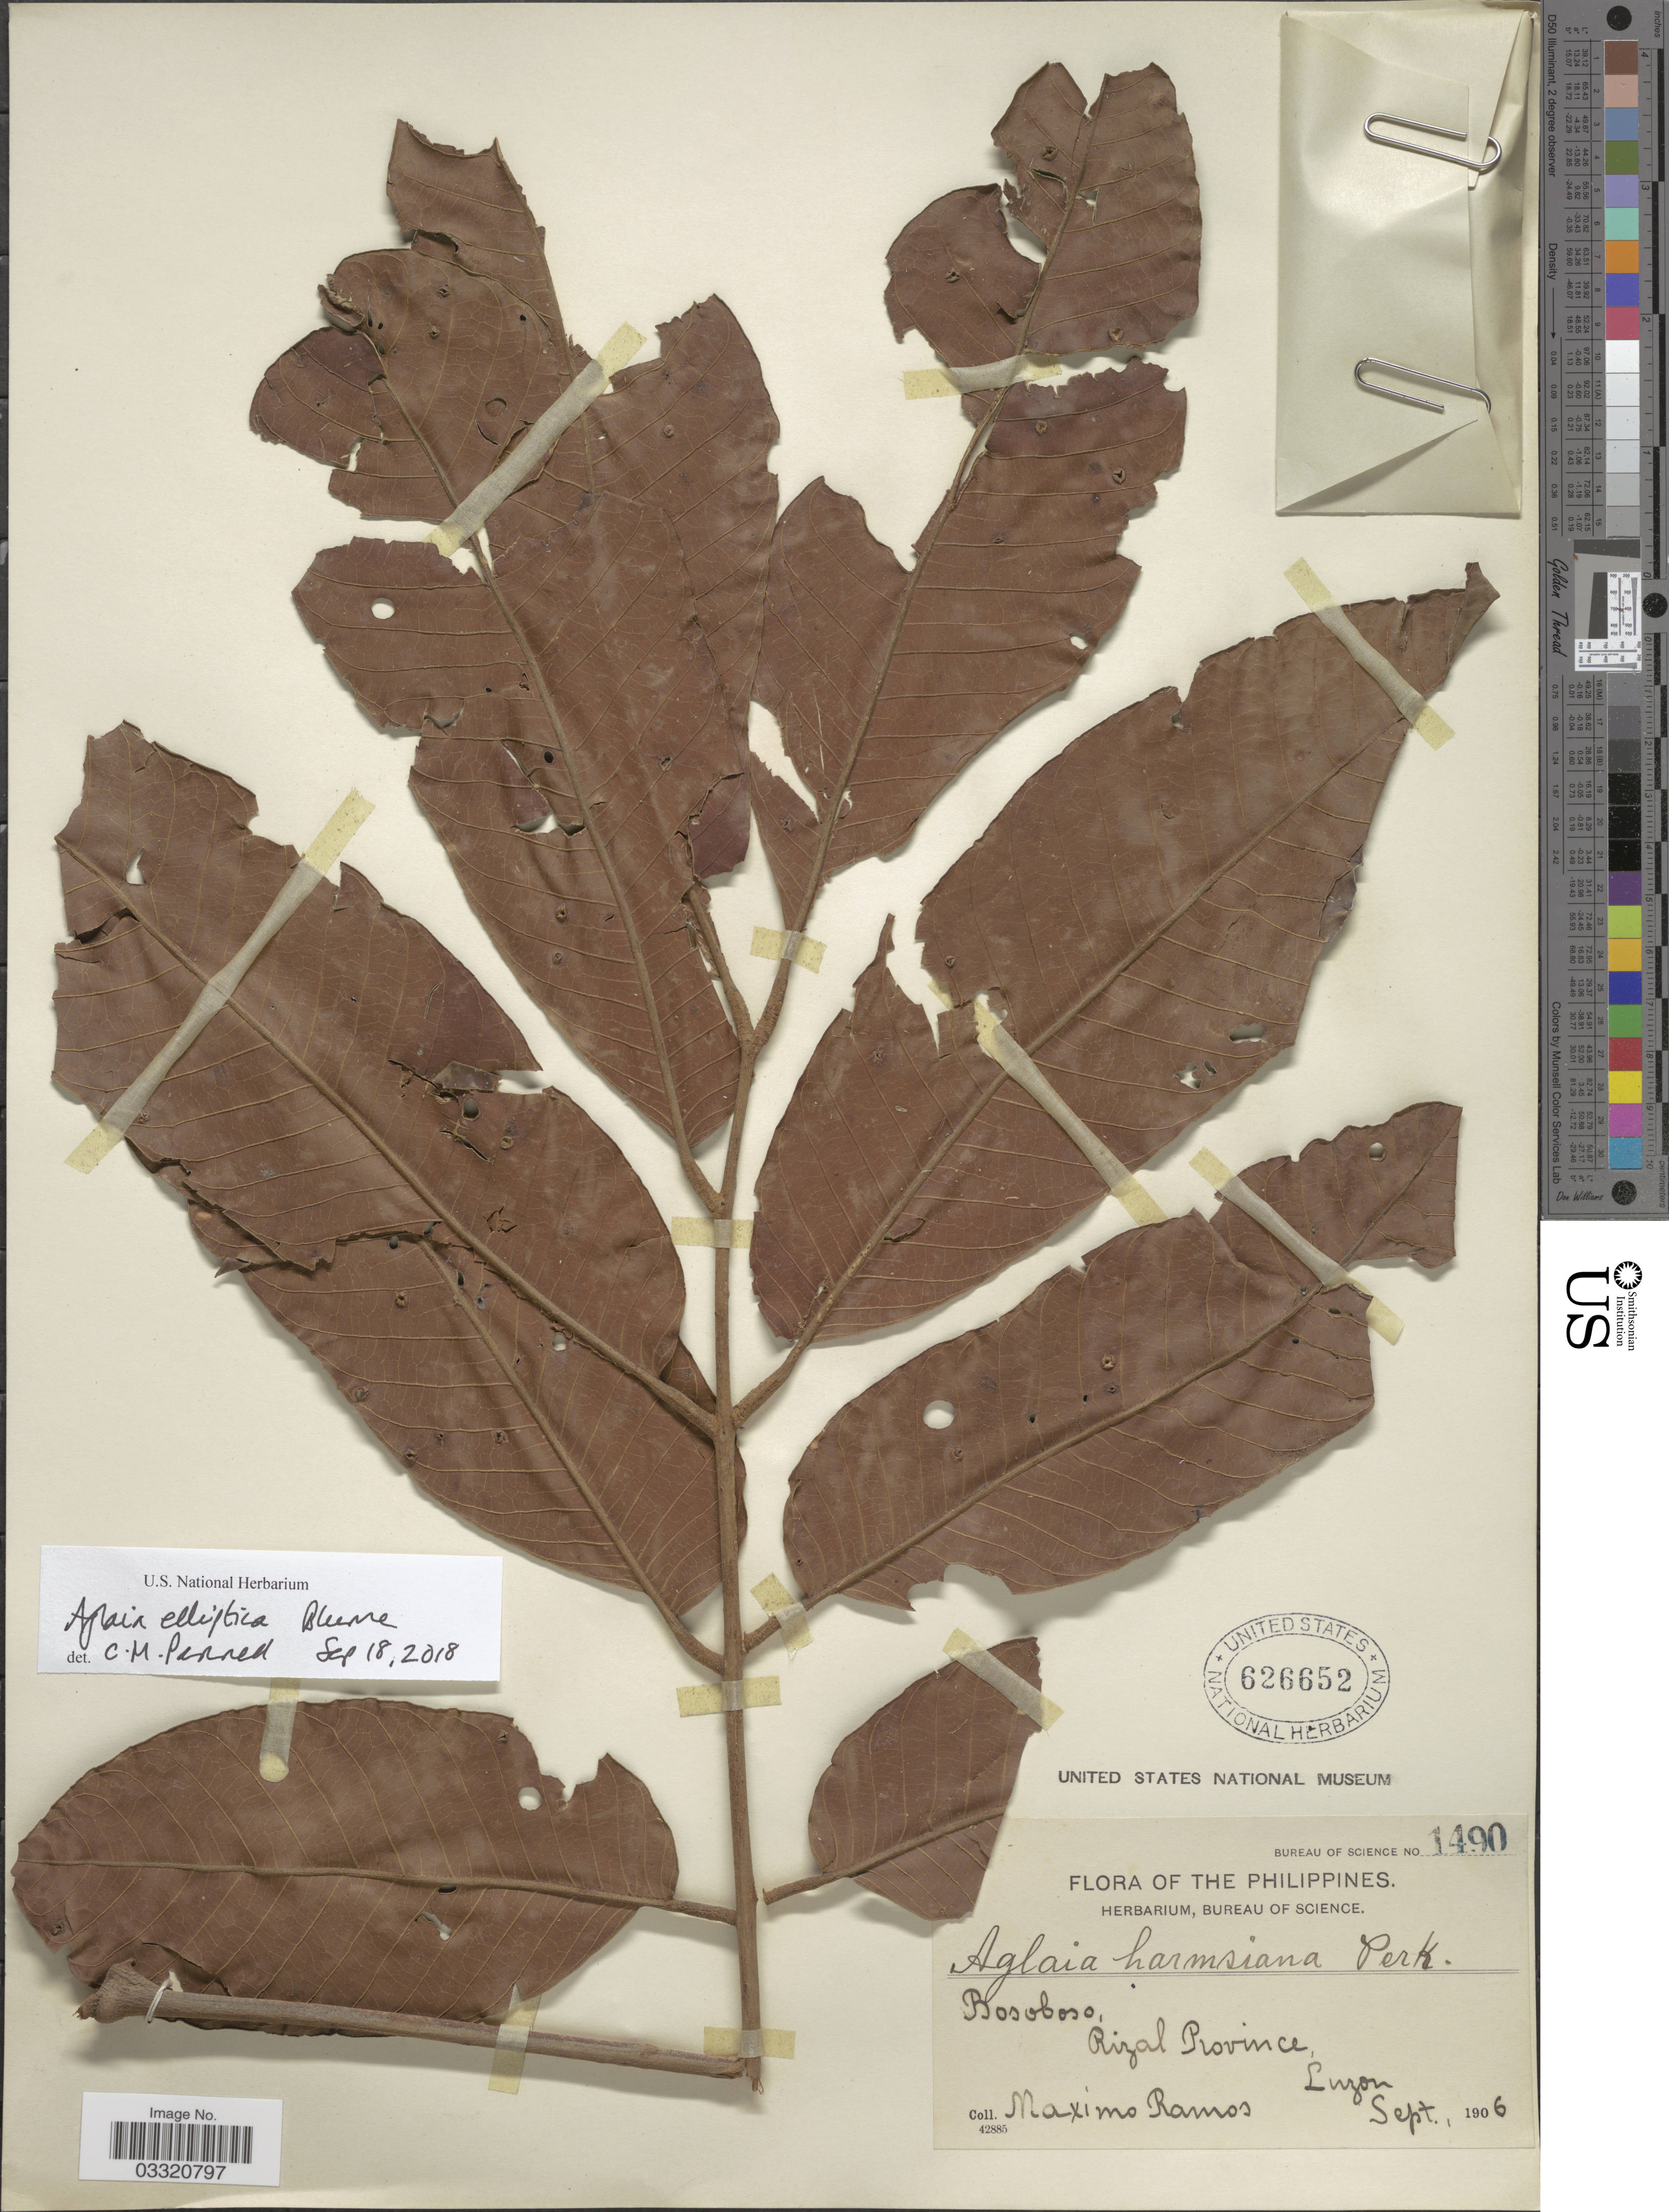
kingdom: Plantae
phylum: Tracheophyta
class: Magnoliopsida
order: Sapindales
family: Meliaceae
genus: Aglaia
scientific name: Aglaia elliptica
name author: Blume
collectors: M. Ramos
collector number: Bureau of Science 1490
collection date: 1906-09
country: Philippines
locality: Bosoboso, Rizal Province, Luzon.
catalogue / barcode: US 626652